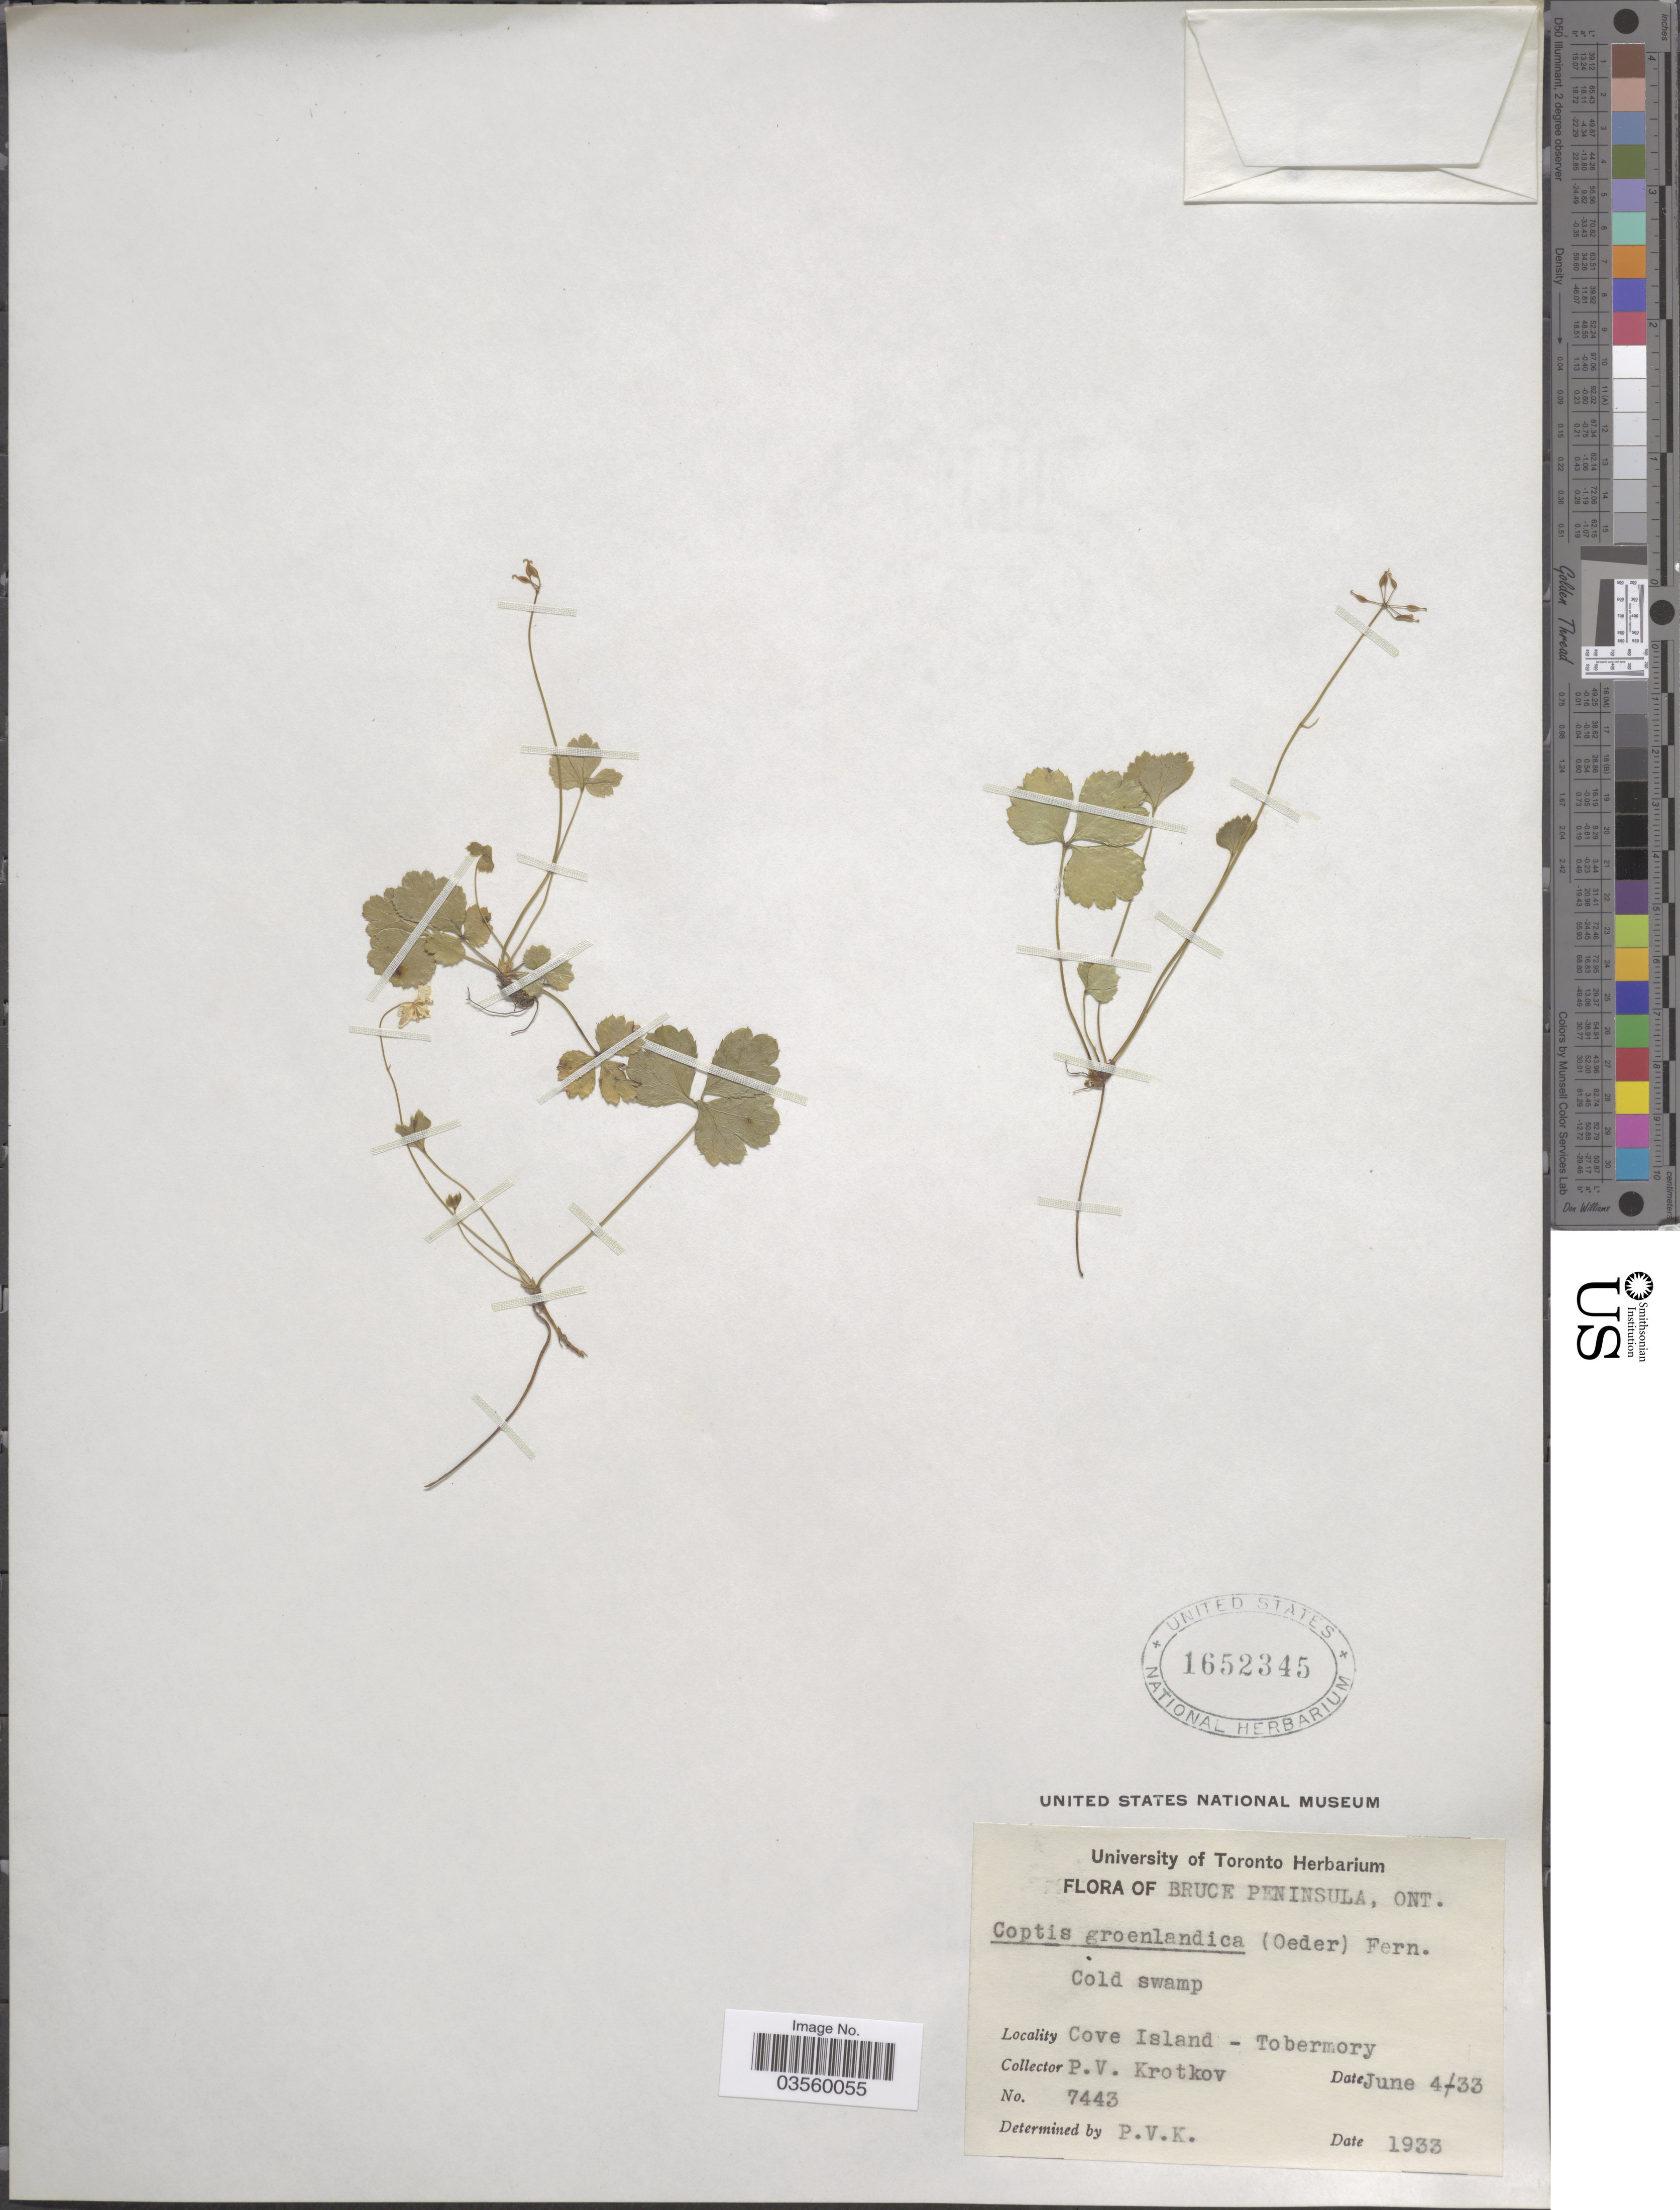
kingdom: Plantae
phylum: Tracheophyta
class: Magnoliopsida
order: Ranunculales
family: Ranunculaceae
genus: Coptis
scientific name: Coptis trifolia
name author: (L.) Salisb.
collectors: P. V. Krotkov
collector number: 7443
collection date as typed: Transcribed d/m/y: 4/6/33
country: Canada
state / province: Ontario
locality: Bruce Peninsula. Cove Island - Tobermory.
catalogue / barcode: US 1652345